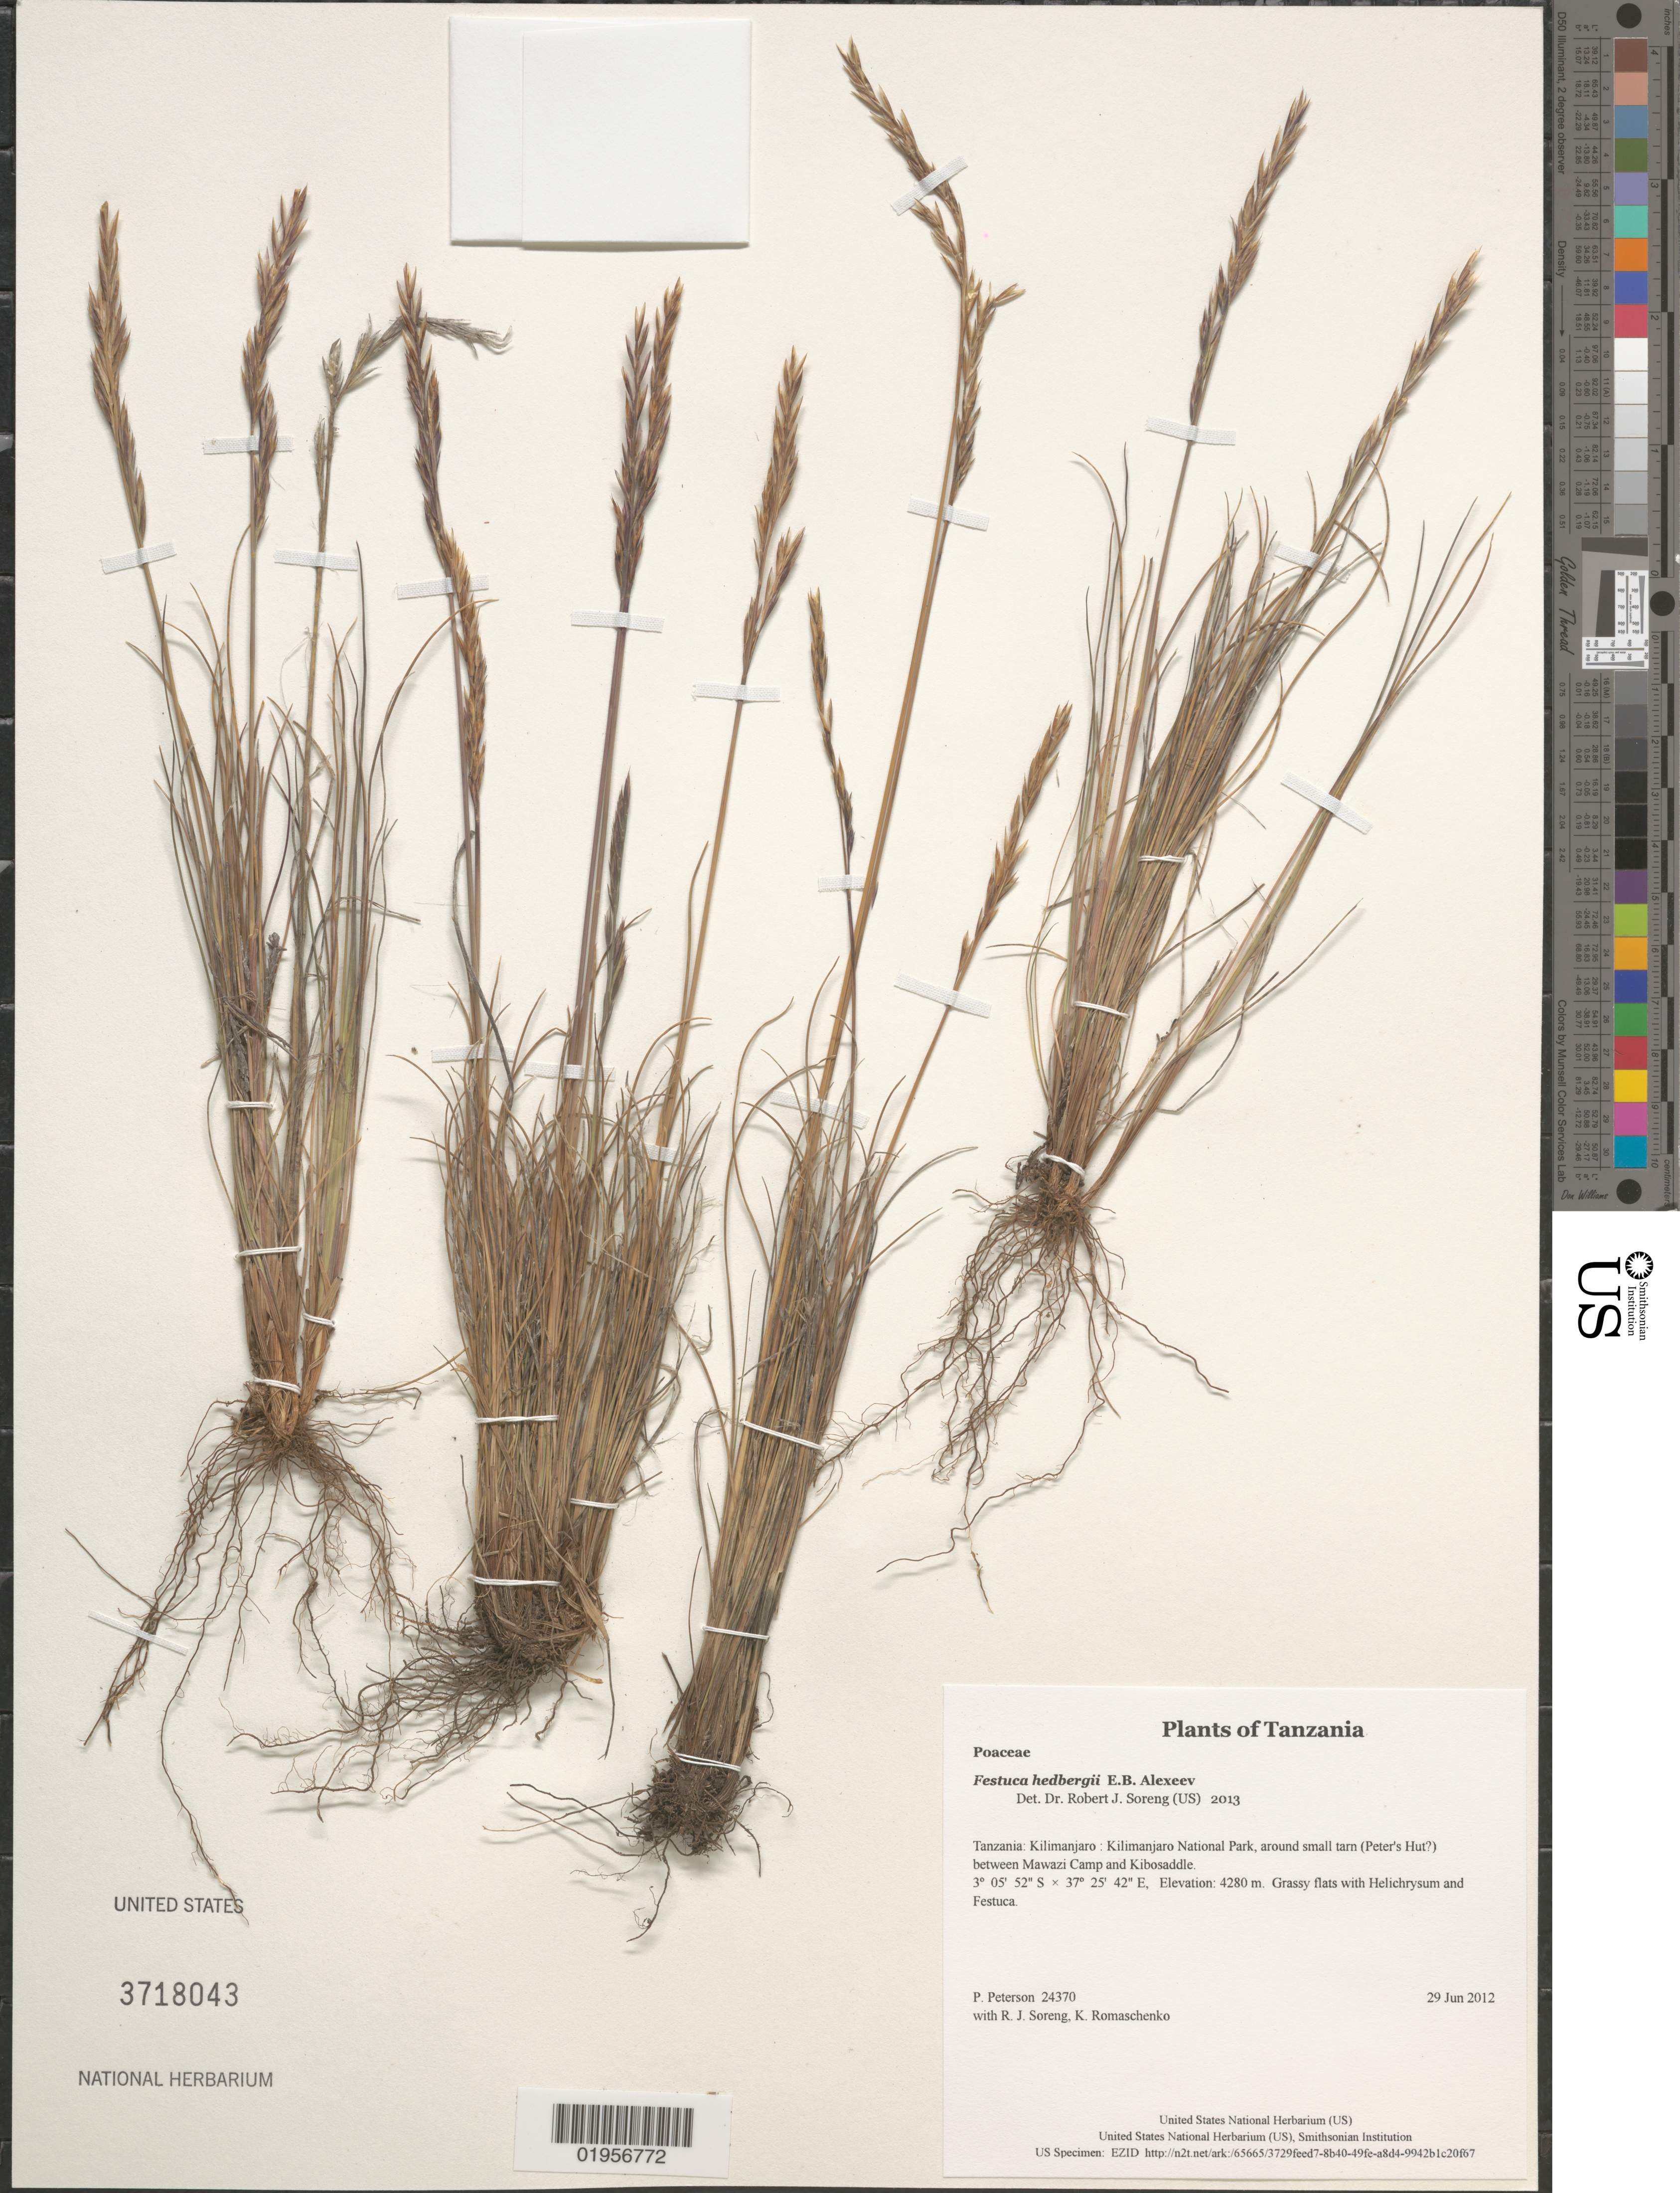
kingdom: Plantae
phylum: Tracheophyta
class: Liliopsida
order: Poales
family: Poaceae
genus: Festuca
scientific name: Festuca hedbergii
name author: E.B. Alexeev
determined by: Soreng, Robert J., Research Associate (BOT), Smithsonian Institution - National Museum of Natural History (UNITED STATES)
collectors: P. M. Peterson, R. J. Soreng & K. Romaschenko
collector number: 24370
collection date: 2012-06-29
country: Tanzania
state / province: Kilimanjaro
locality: Kilimanjaro National Park, around small tarn (Peter's Hut?) between Mawazi Camp and Kibosaddle.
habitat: Grassy flats with Helichrysum and Festuca.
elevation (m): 4280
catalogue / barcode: US 3718043